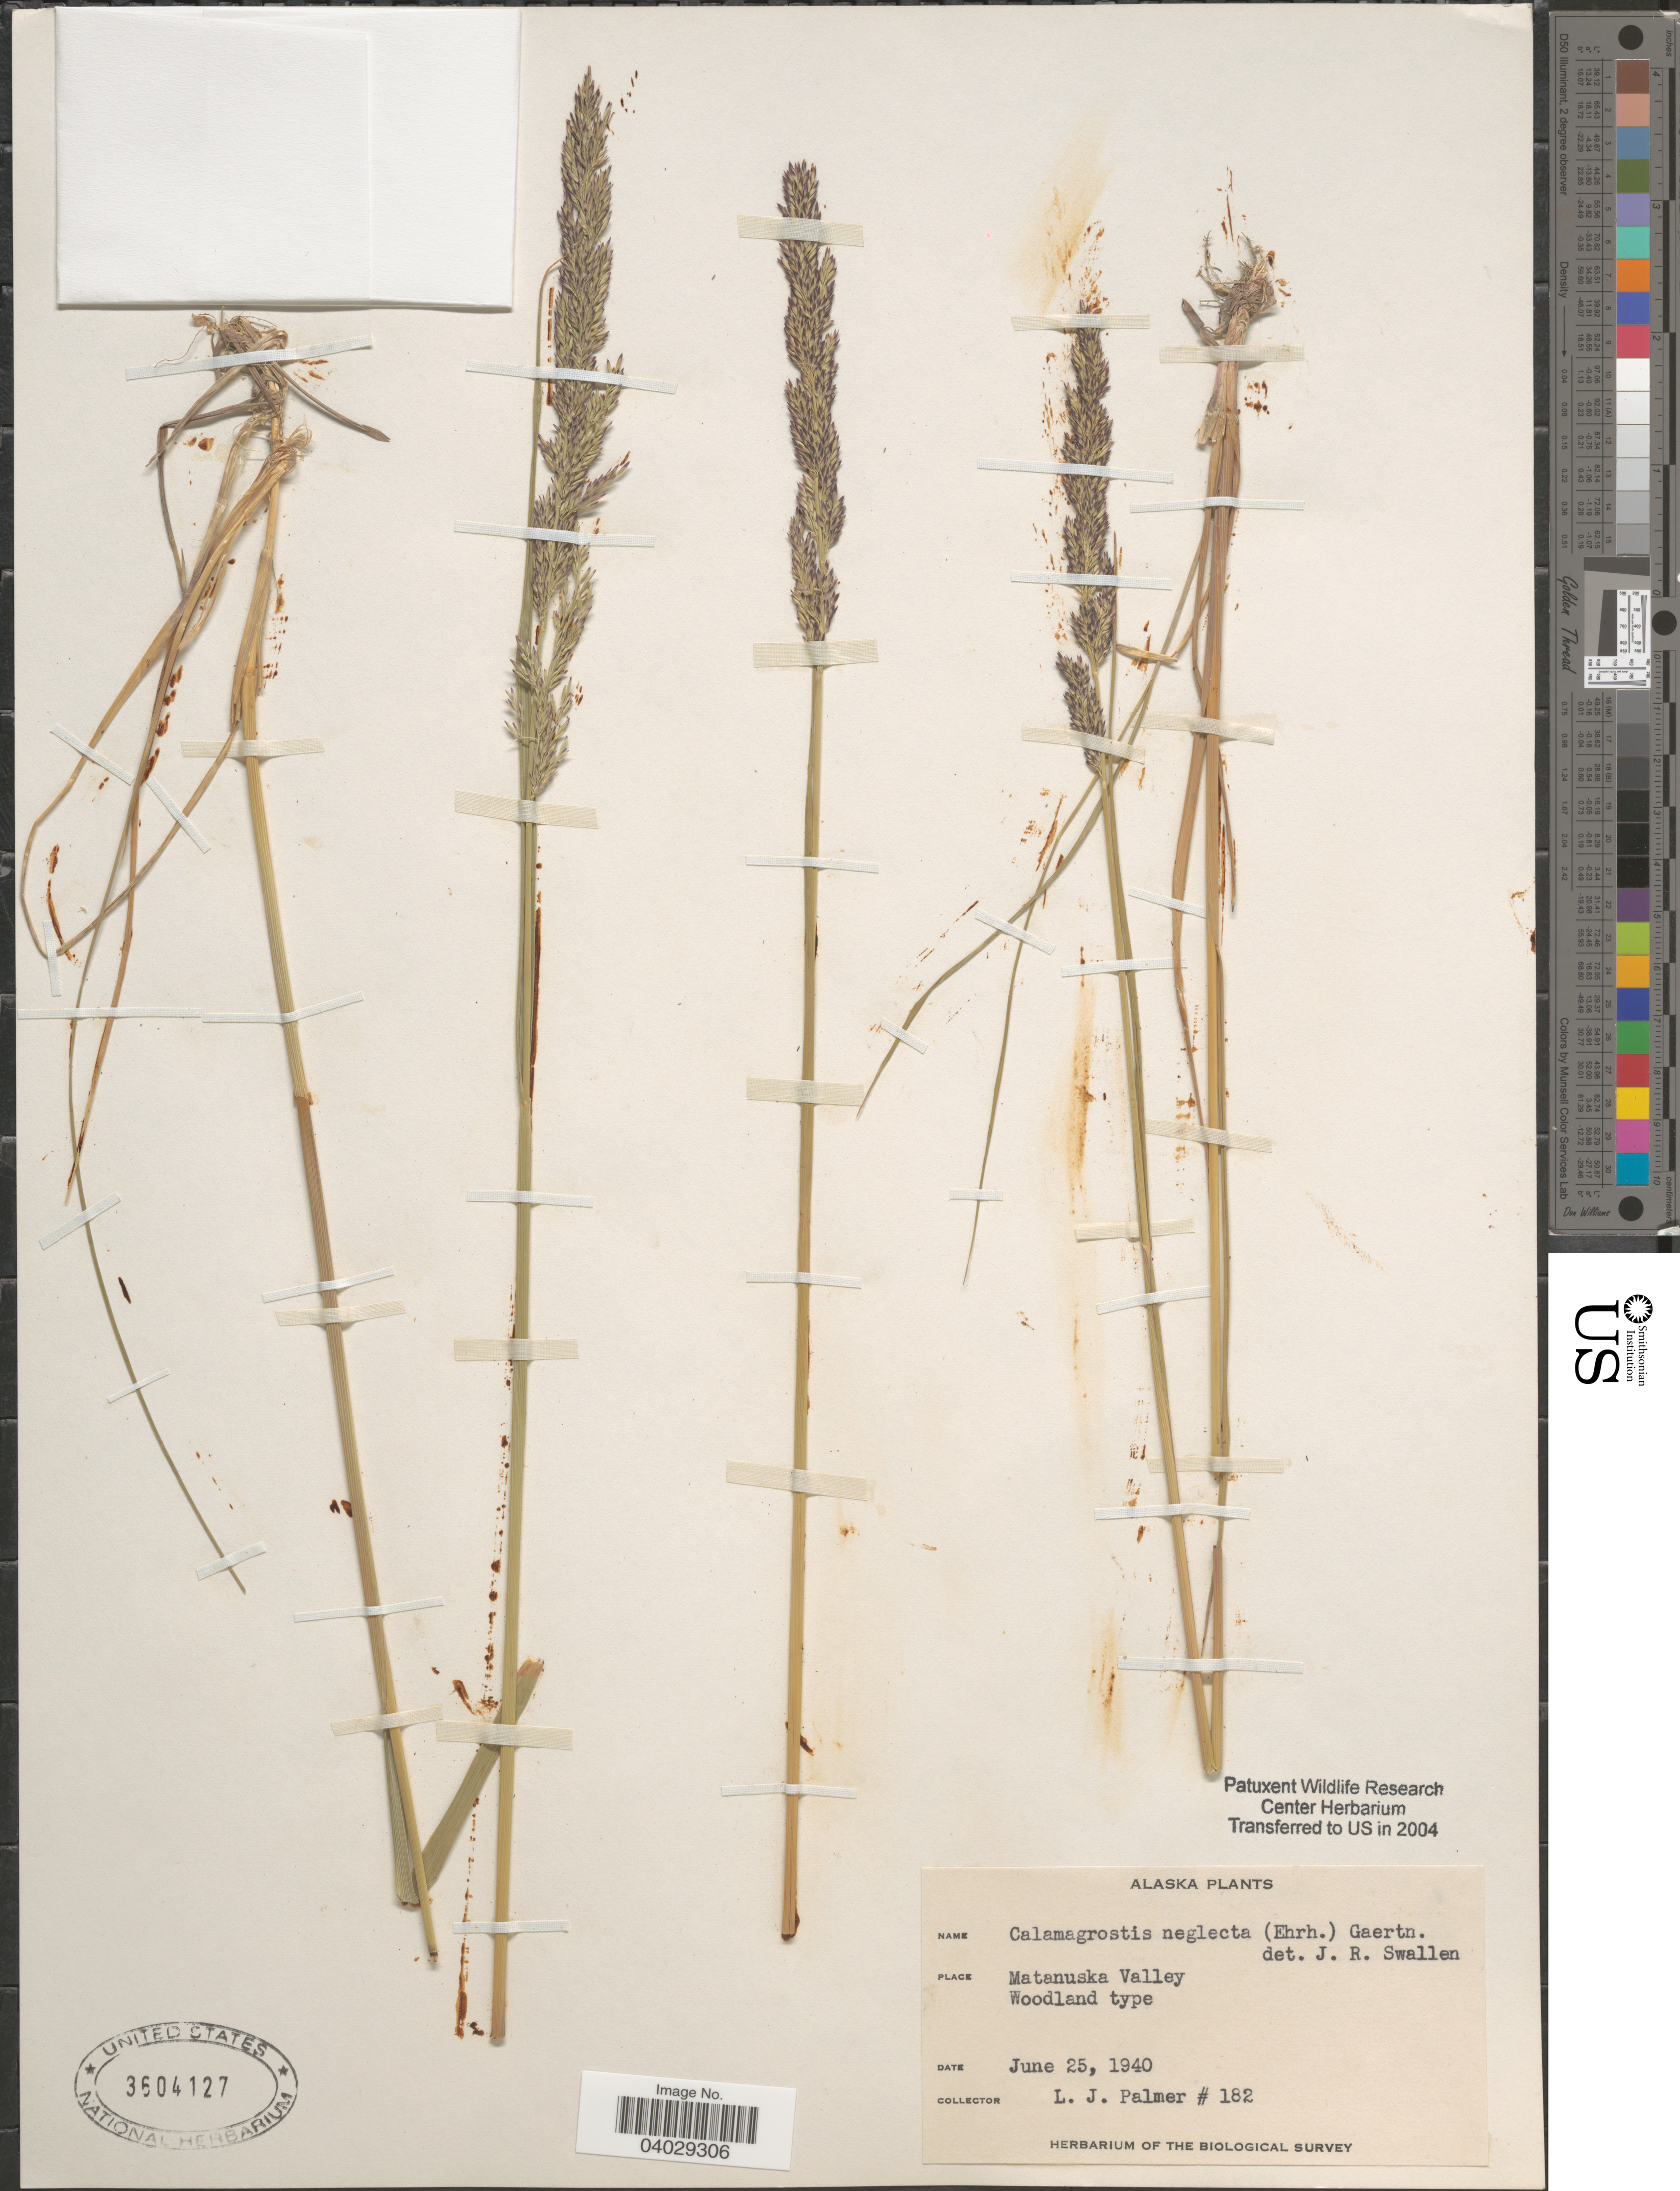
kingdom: Plantae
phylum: Tracheophyta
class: Liliopsida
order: Poales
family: Poaceae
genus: Calamagrostis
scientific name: Calamagrostis neglecta (Ehrh.) Gaertner et al.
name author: (Ehrhart) G. Gaertn. et al.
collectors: L. J. Palmer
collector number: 182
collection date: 1940-06-25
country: United States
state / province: Alaska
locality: Matanuska Valley.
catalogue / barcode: US 3604127